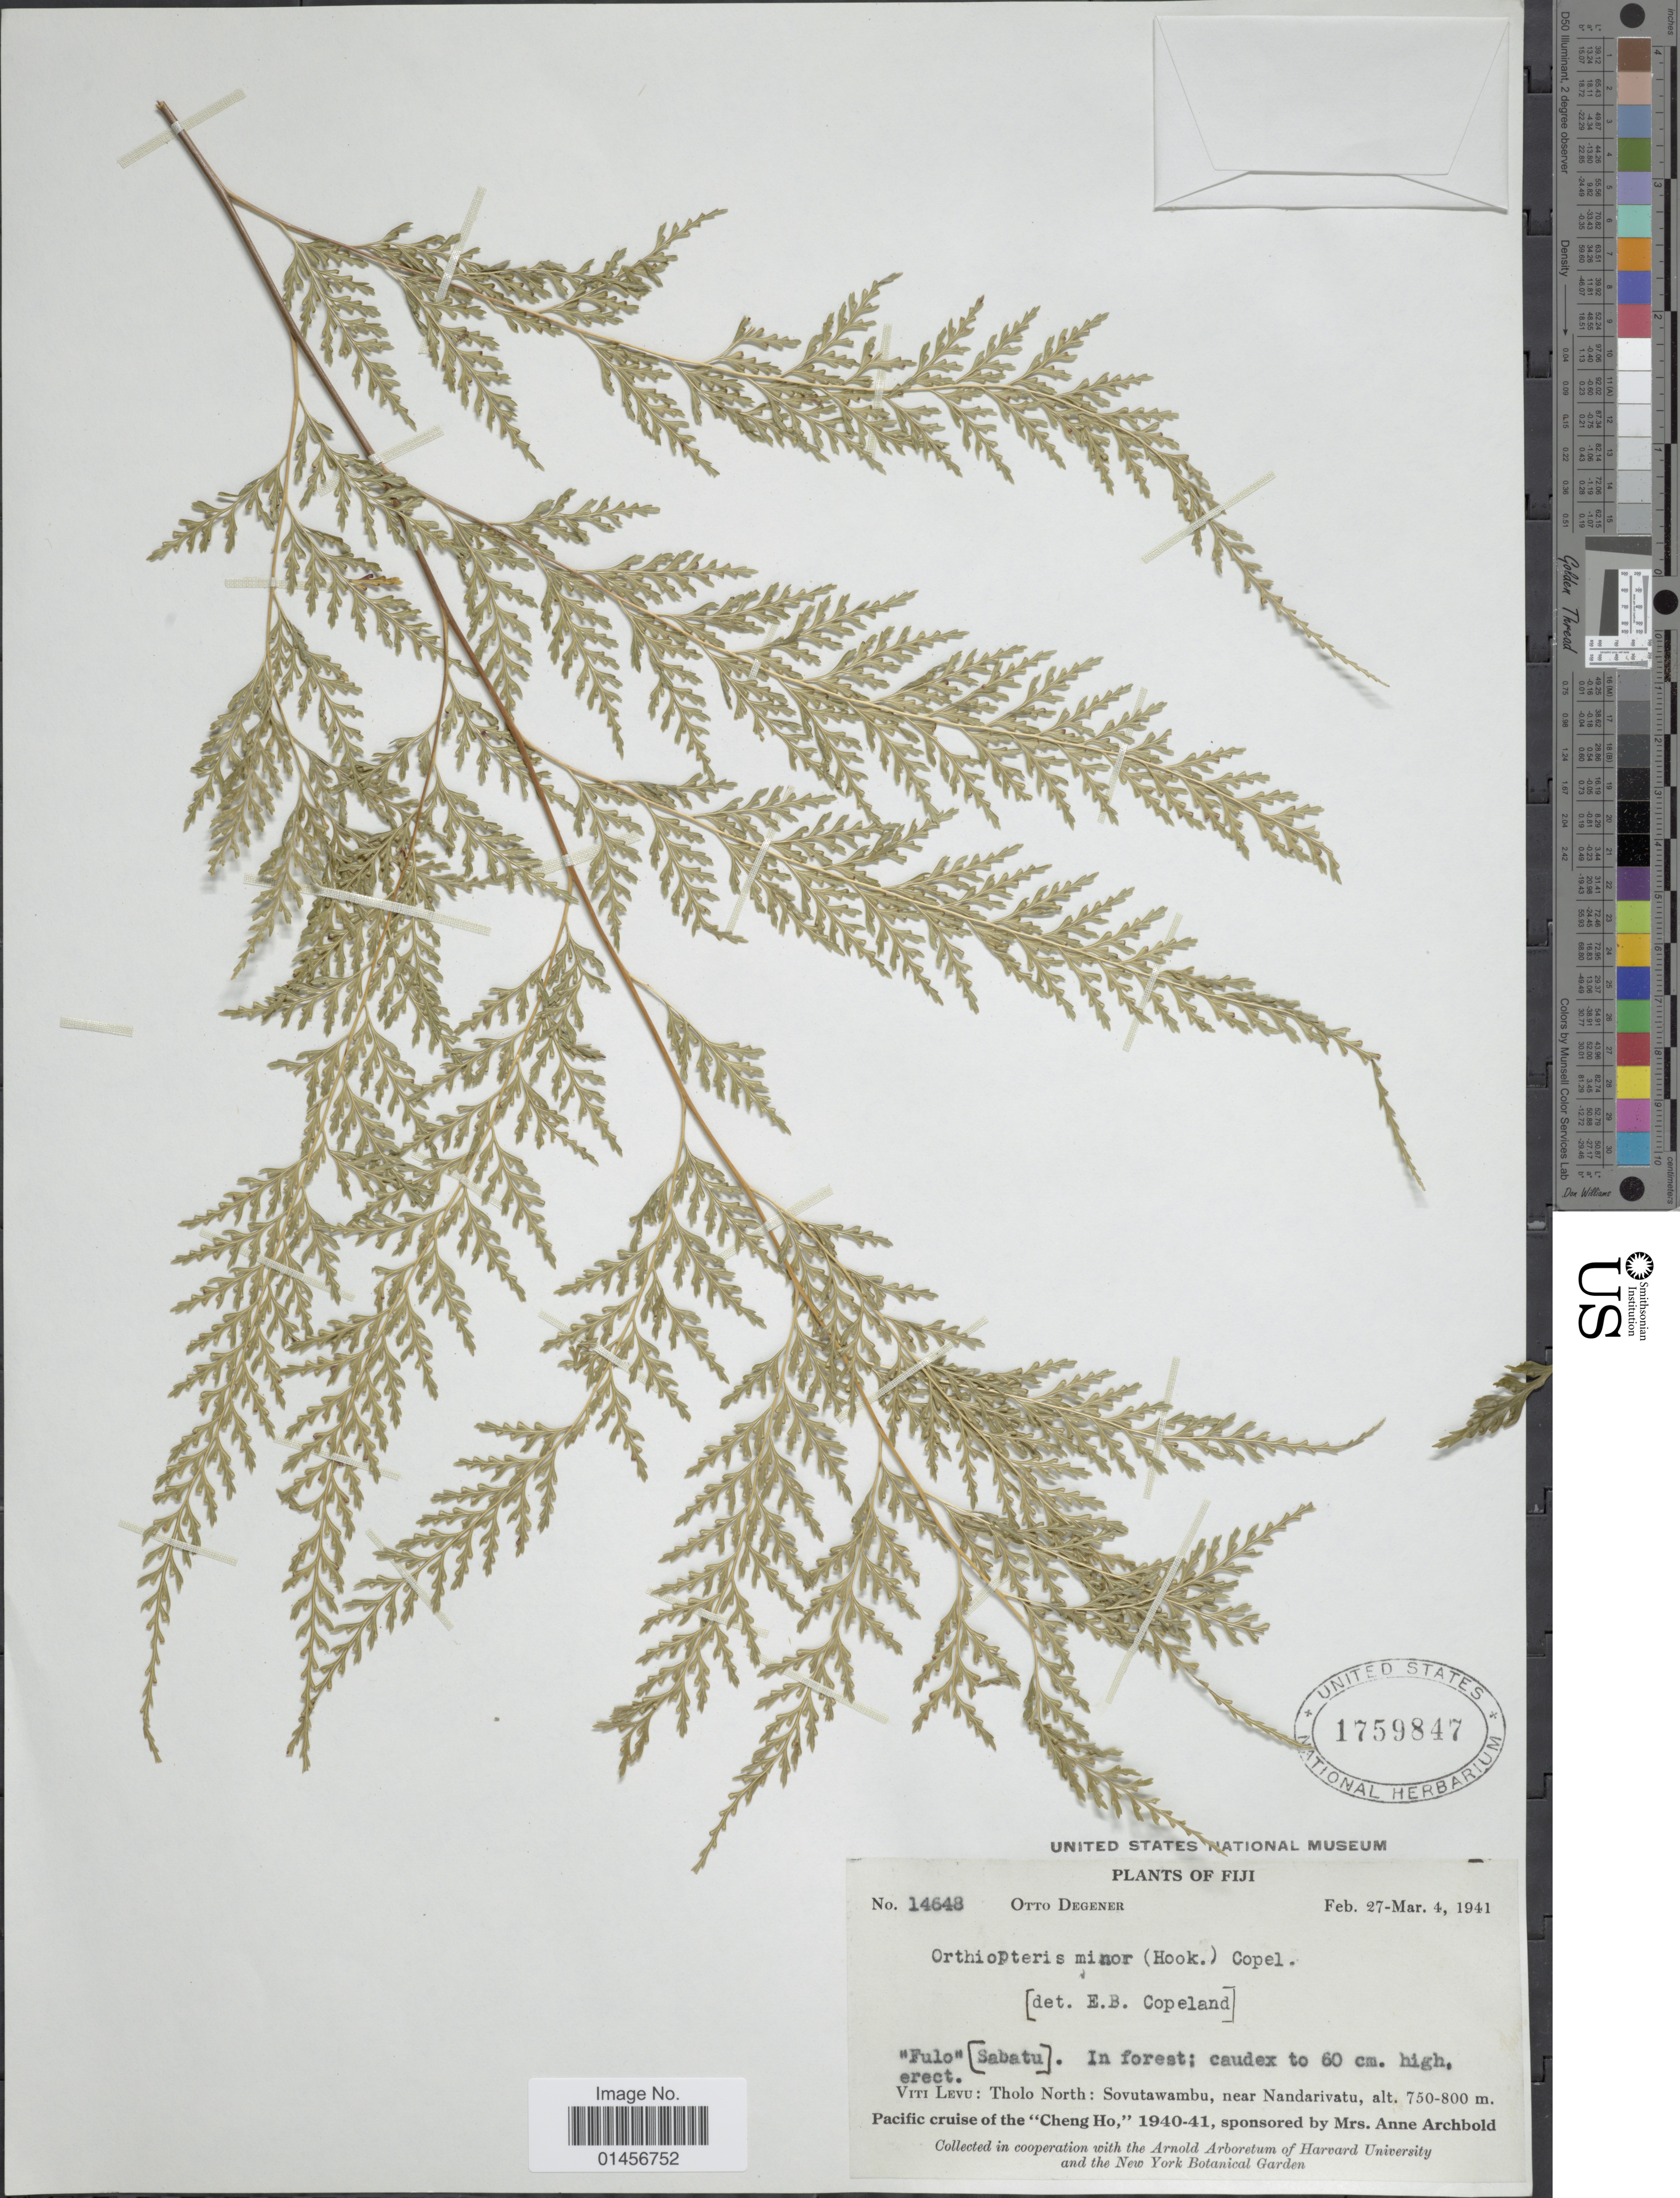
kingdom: Plantae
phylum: Tracheophyta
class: Polypodiopsida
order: Polypodiales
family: Saccolomataceae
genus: Saccoloma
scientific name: Saccoloma tenue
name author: (Brack.) Mett.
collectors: O. Degener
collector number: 14648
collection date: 1941-02-27/1941-03-04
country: Fiji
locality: Fiji, Viti Levu: Tholo North: Sovutawambu, near Nandarivatu,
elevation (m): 750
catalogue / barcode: US 1759847